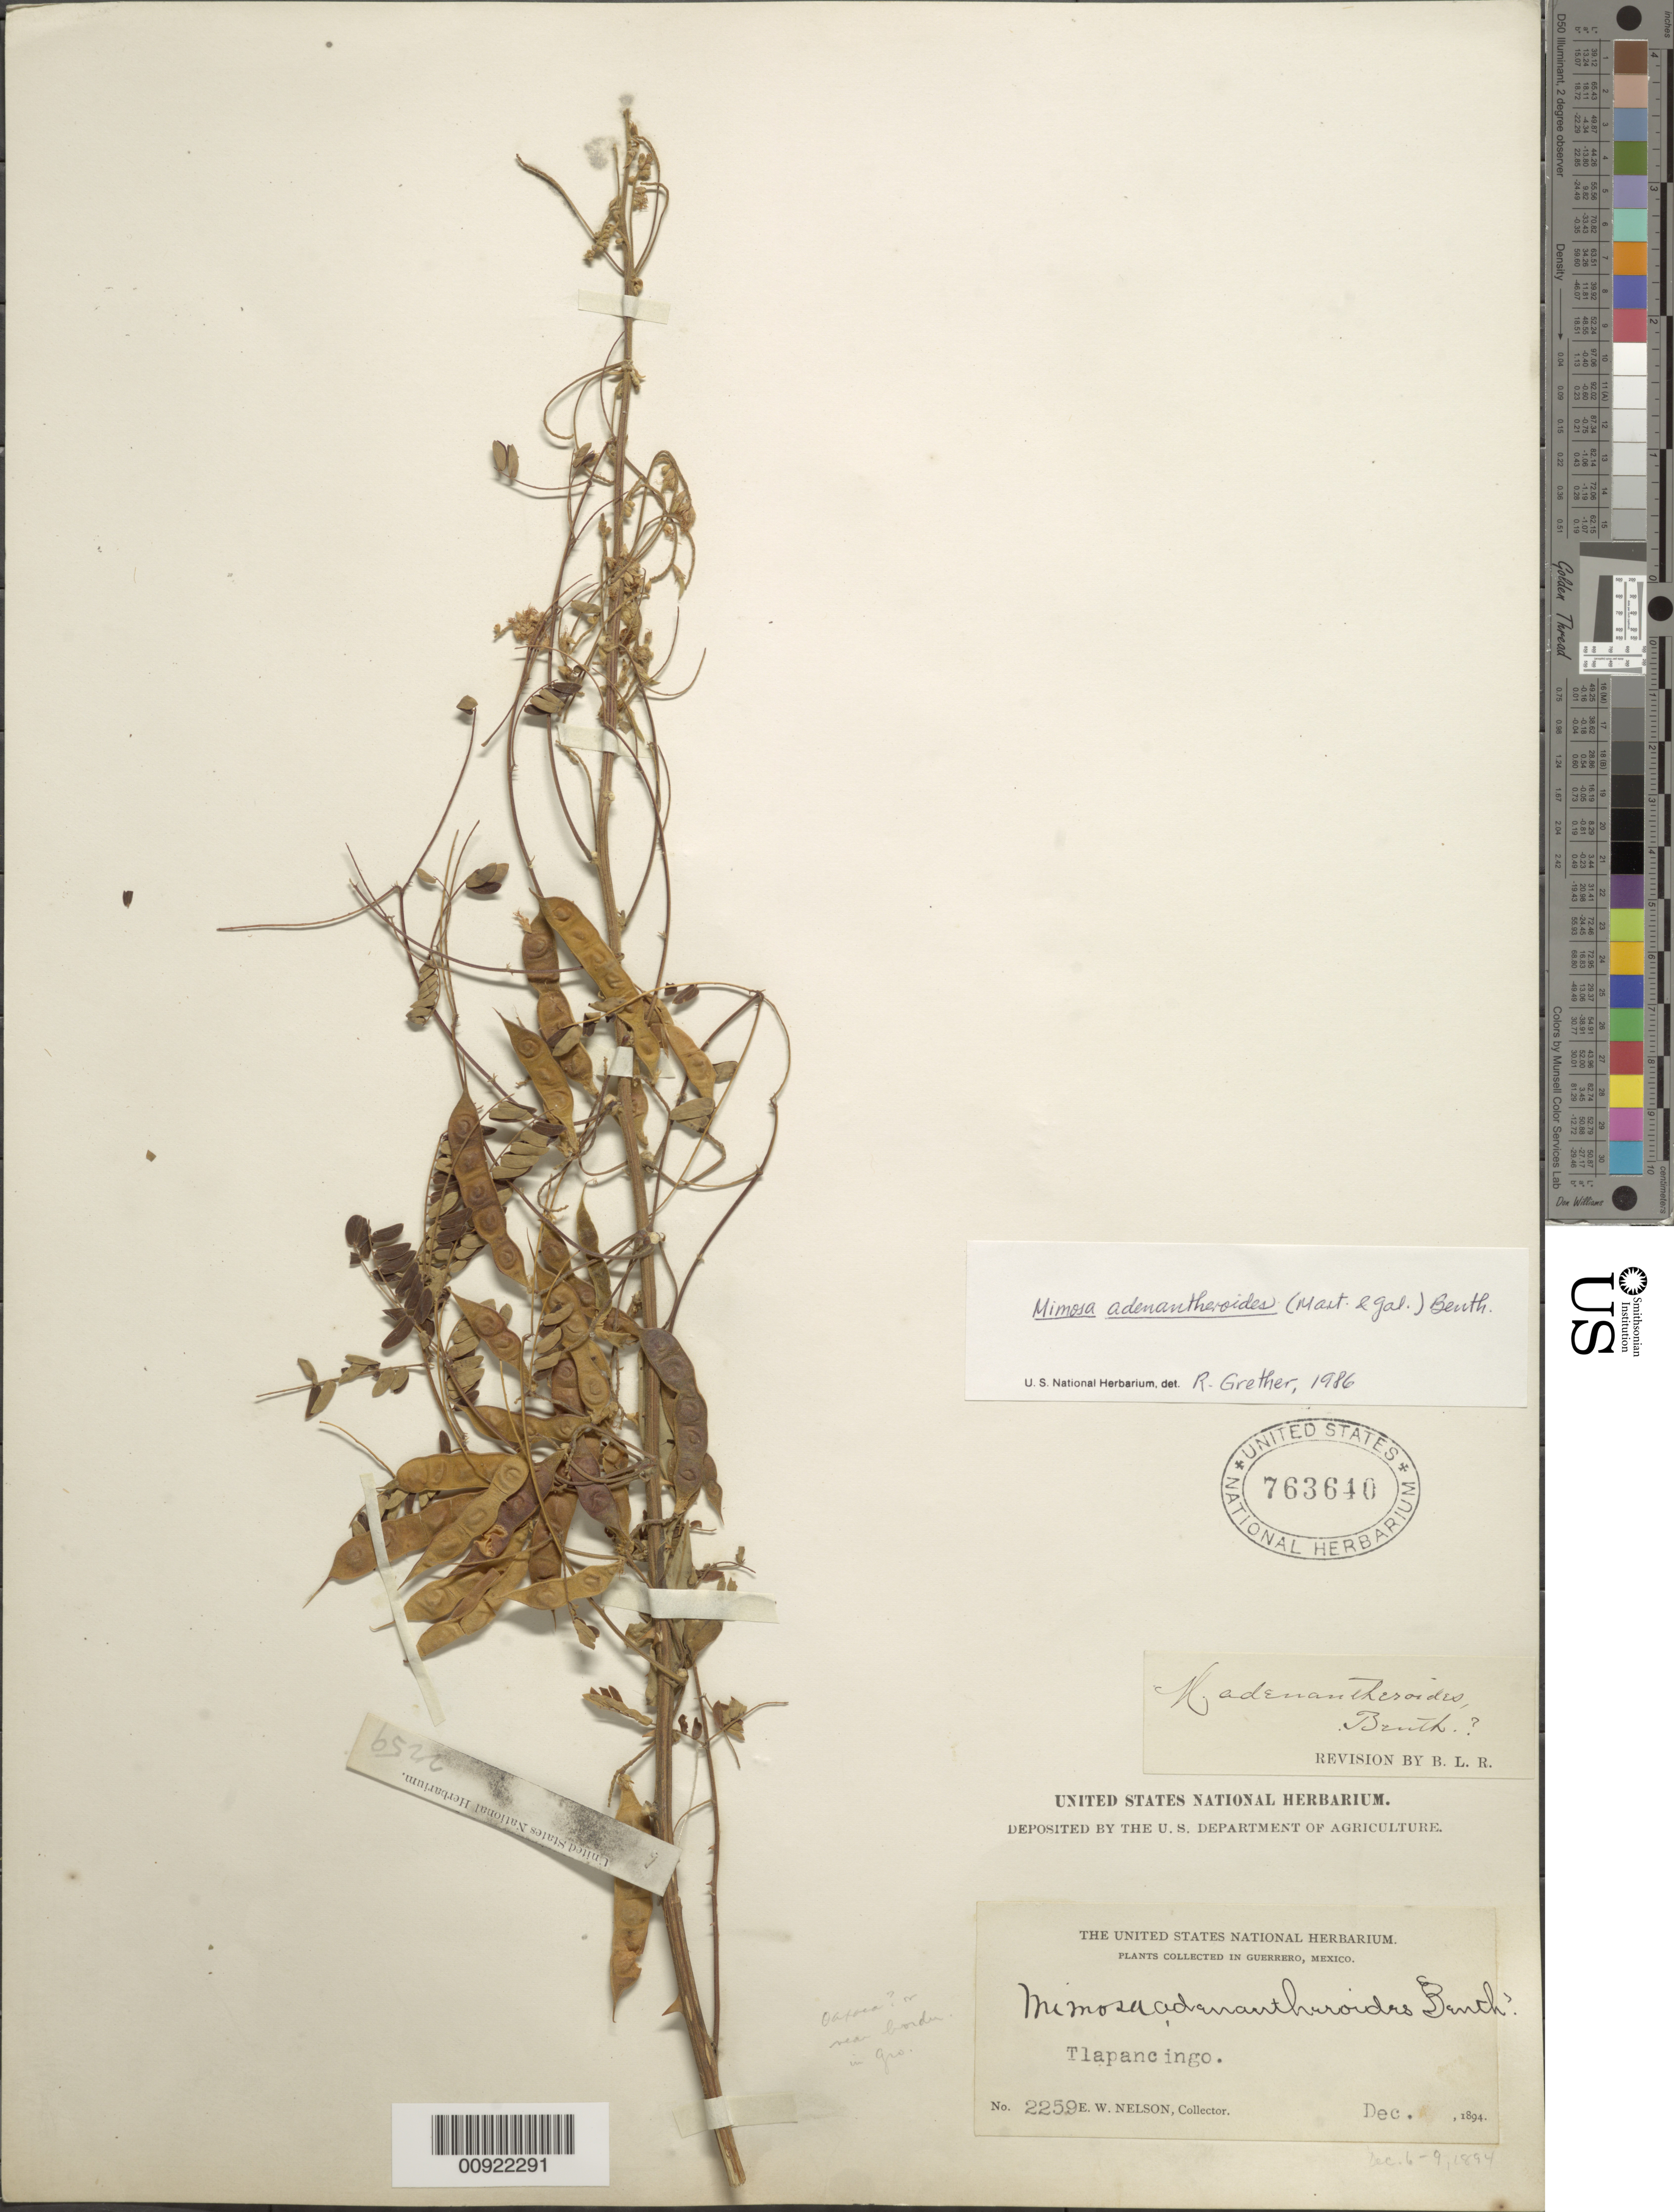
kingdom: Plantae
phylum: Tracheophyta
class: Magnoliopsida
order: Fabales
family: Fabaceae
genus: Mimosa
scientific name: Mimosa adenantheroides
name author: (M. Martens) Benth.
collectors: E. W. Nelson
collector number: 2259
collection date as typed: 06 Dec 1894 to 09 Dec 1894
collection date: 1894-12-06/1894-12-09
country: Mexico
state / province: Guerrero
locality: Tlapancingo.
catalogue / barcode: US 763640